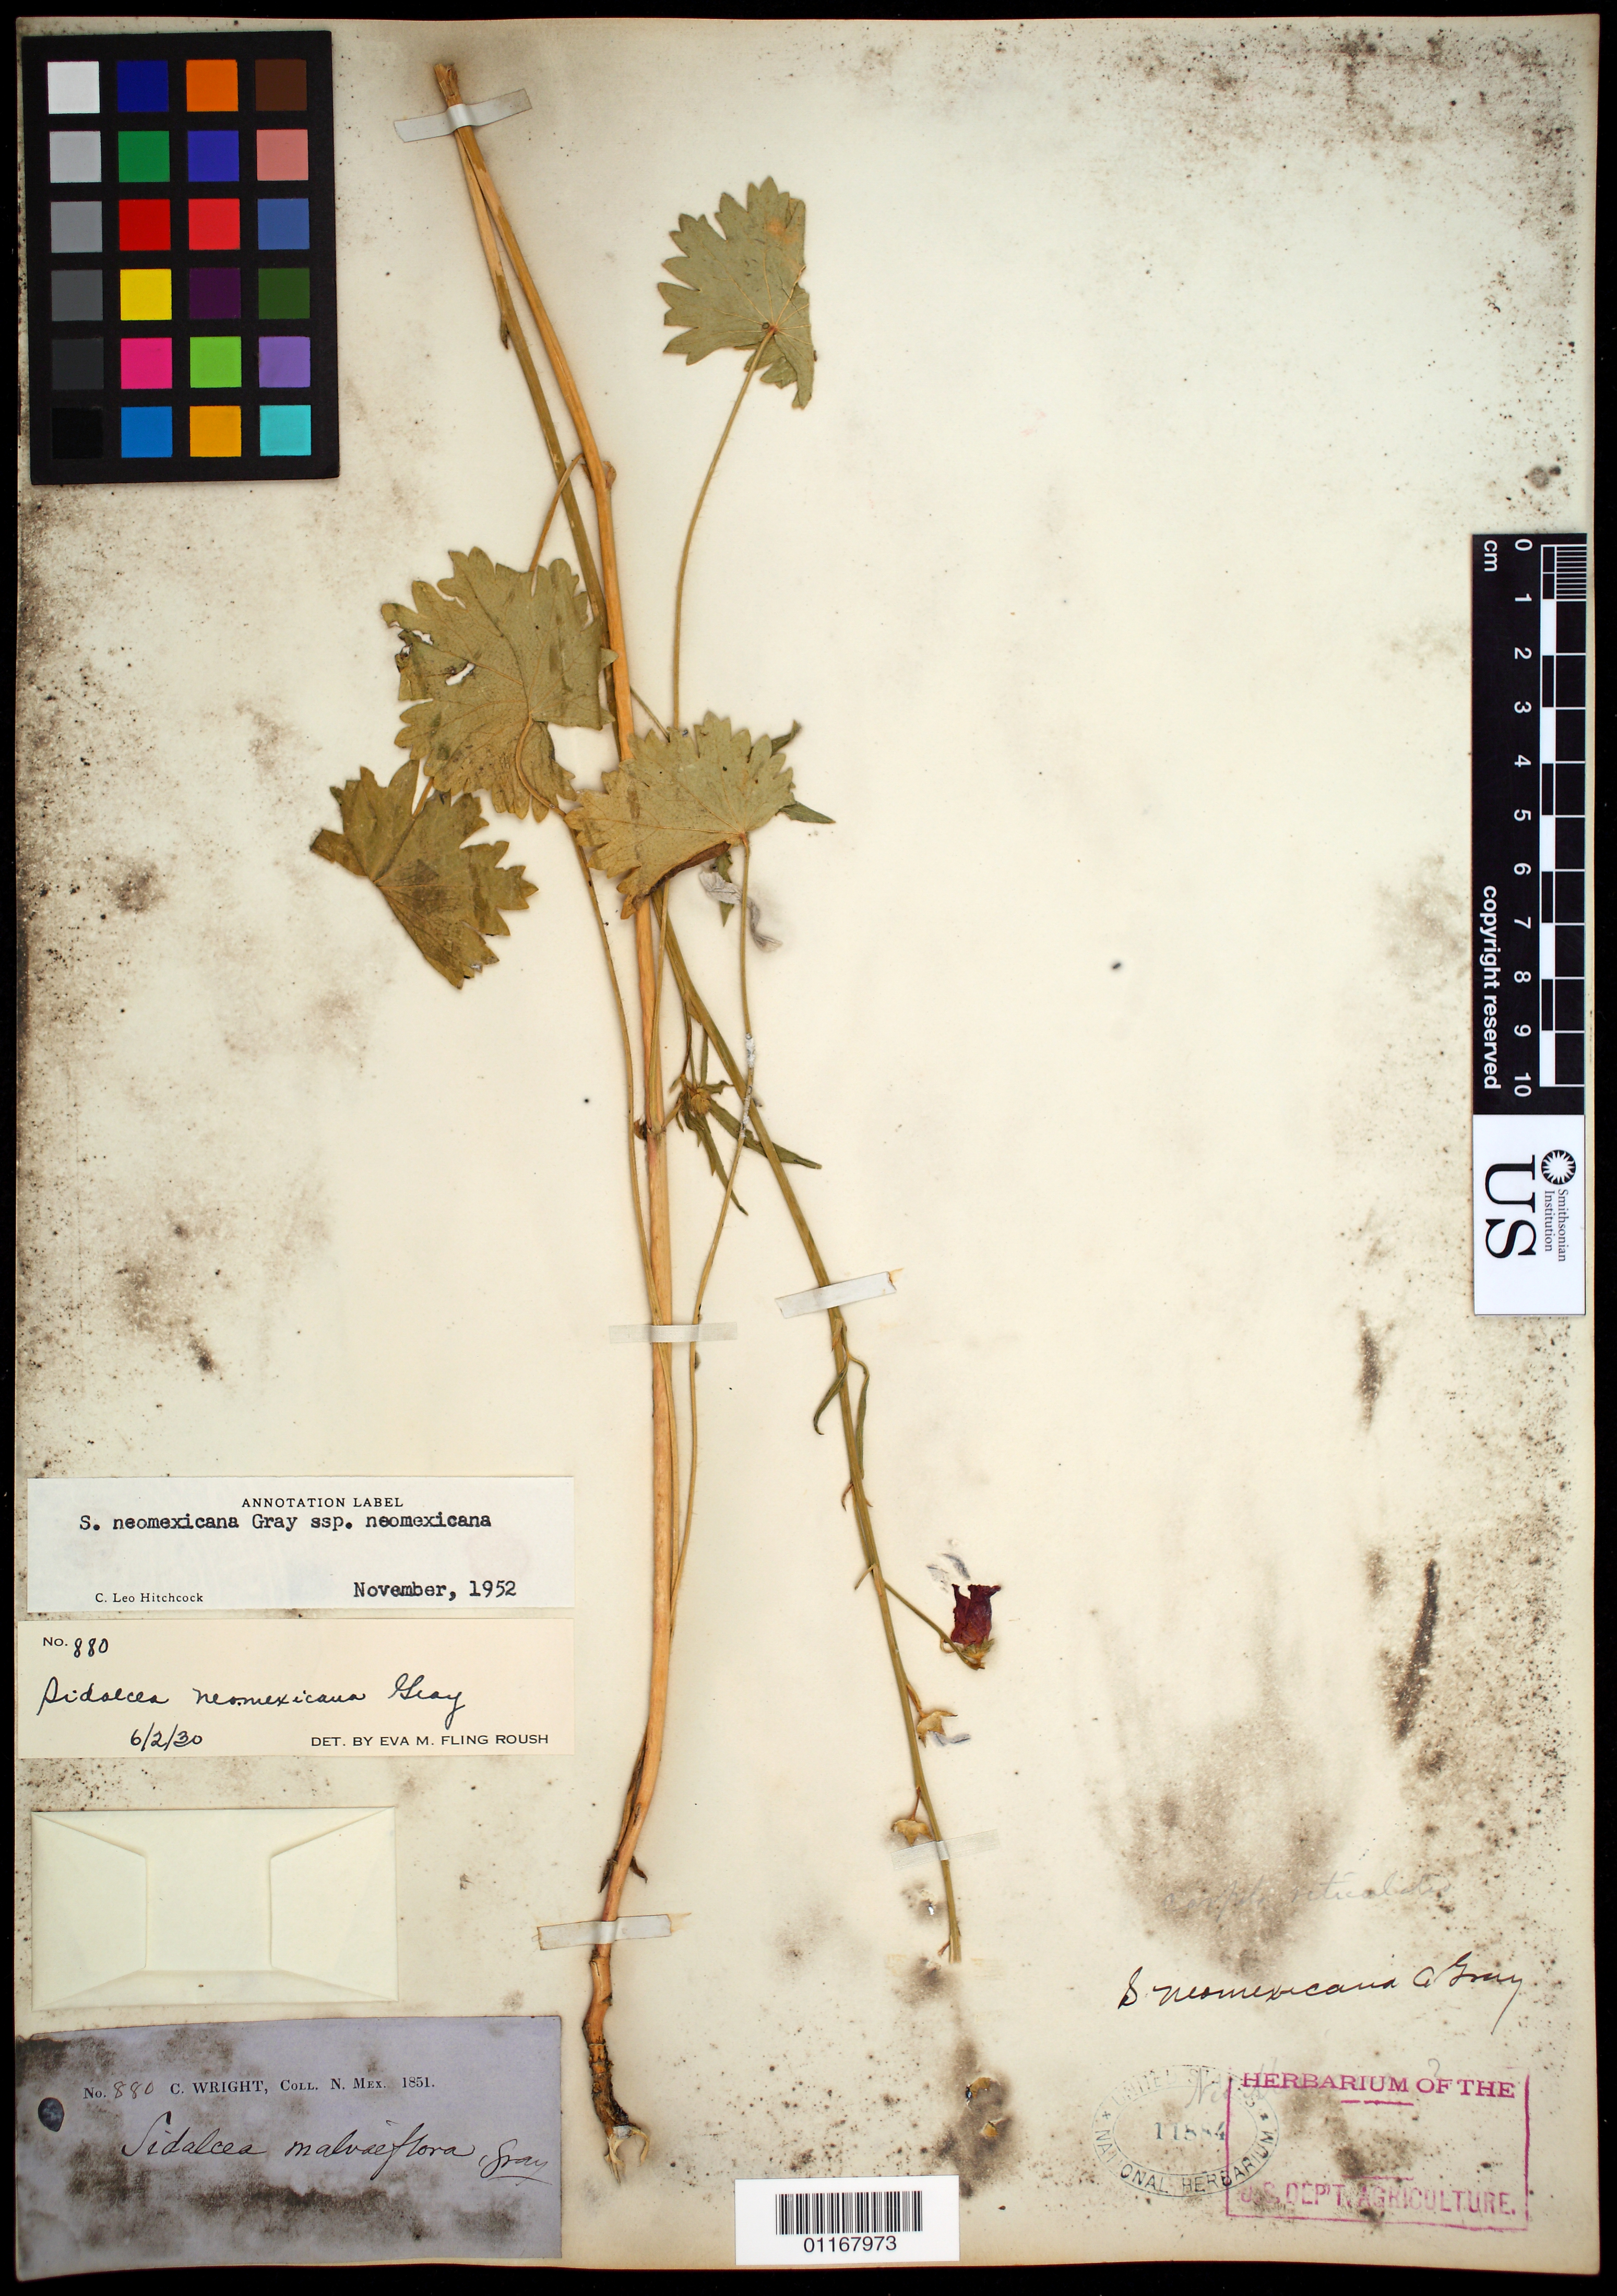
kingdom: Plantae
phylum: Tracheophyta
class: Magnoliopsida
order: Malvales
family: Malvaceae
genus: Sidalcea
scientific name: Sidalcea neomexicana subsp. neomexicana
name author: A. Gray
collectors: C. Wright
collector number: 880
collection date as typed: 1851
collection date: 1851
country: United States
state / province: New Mexico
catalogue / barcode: US 11884